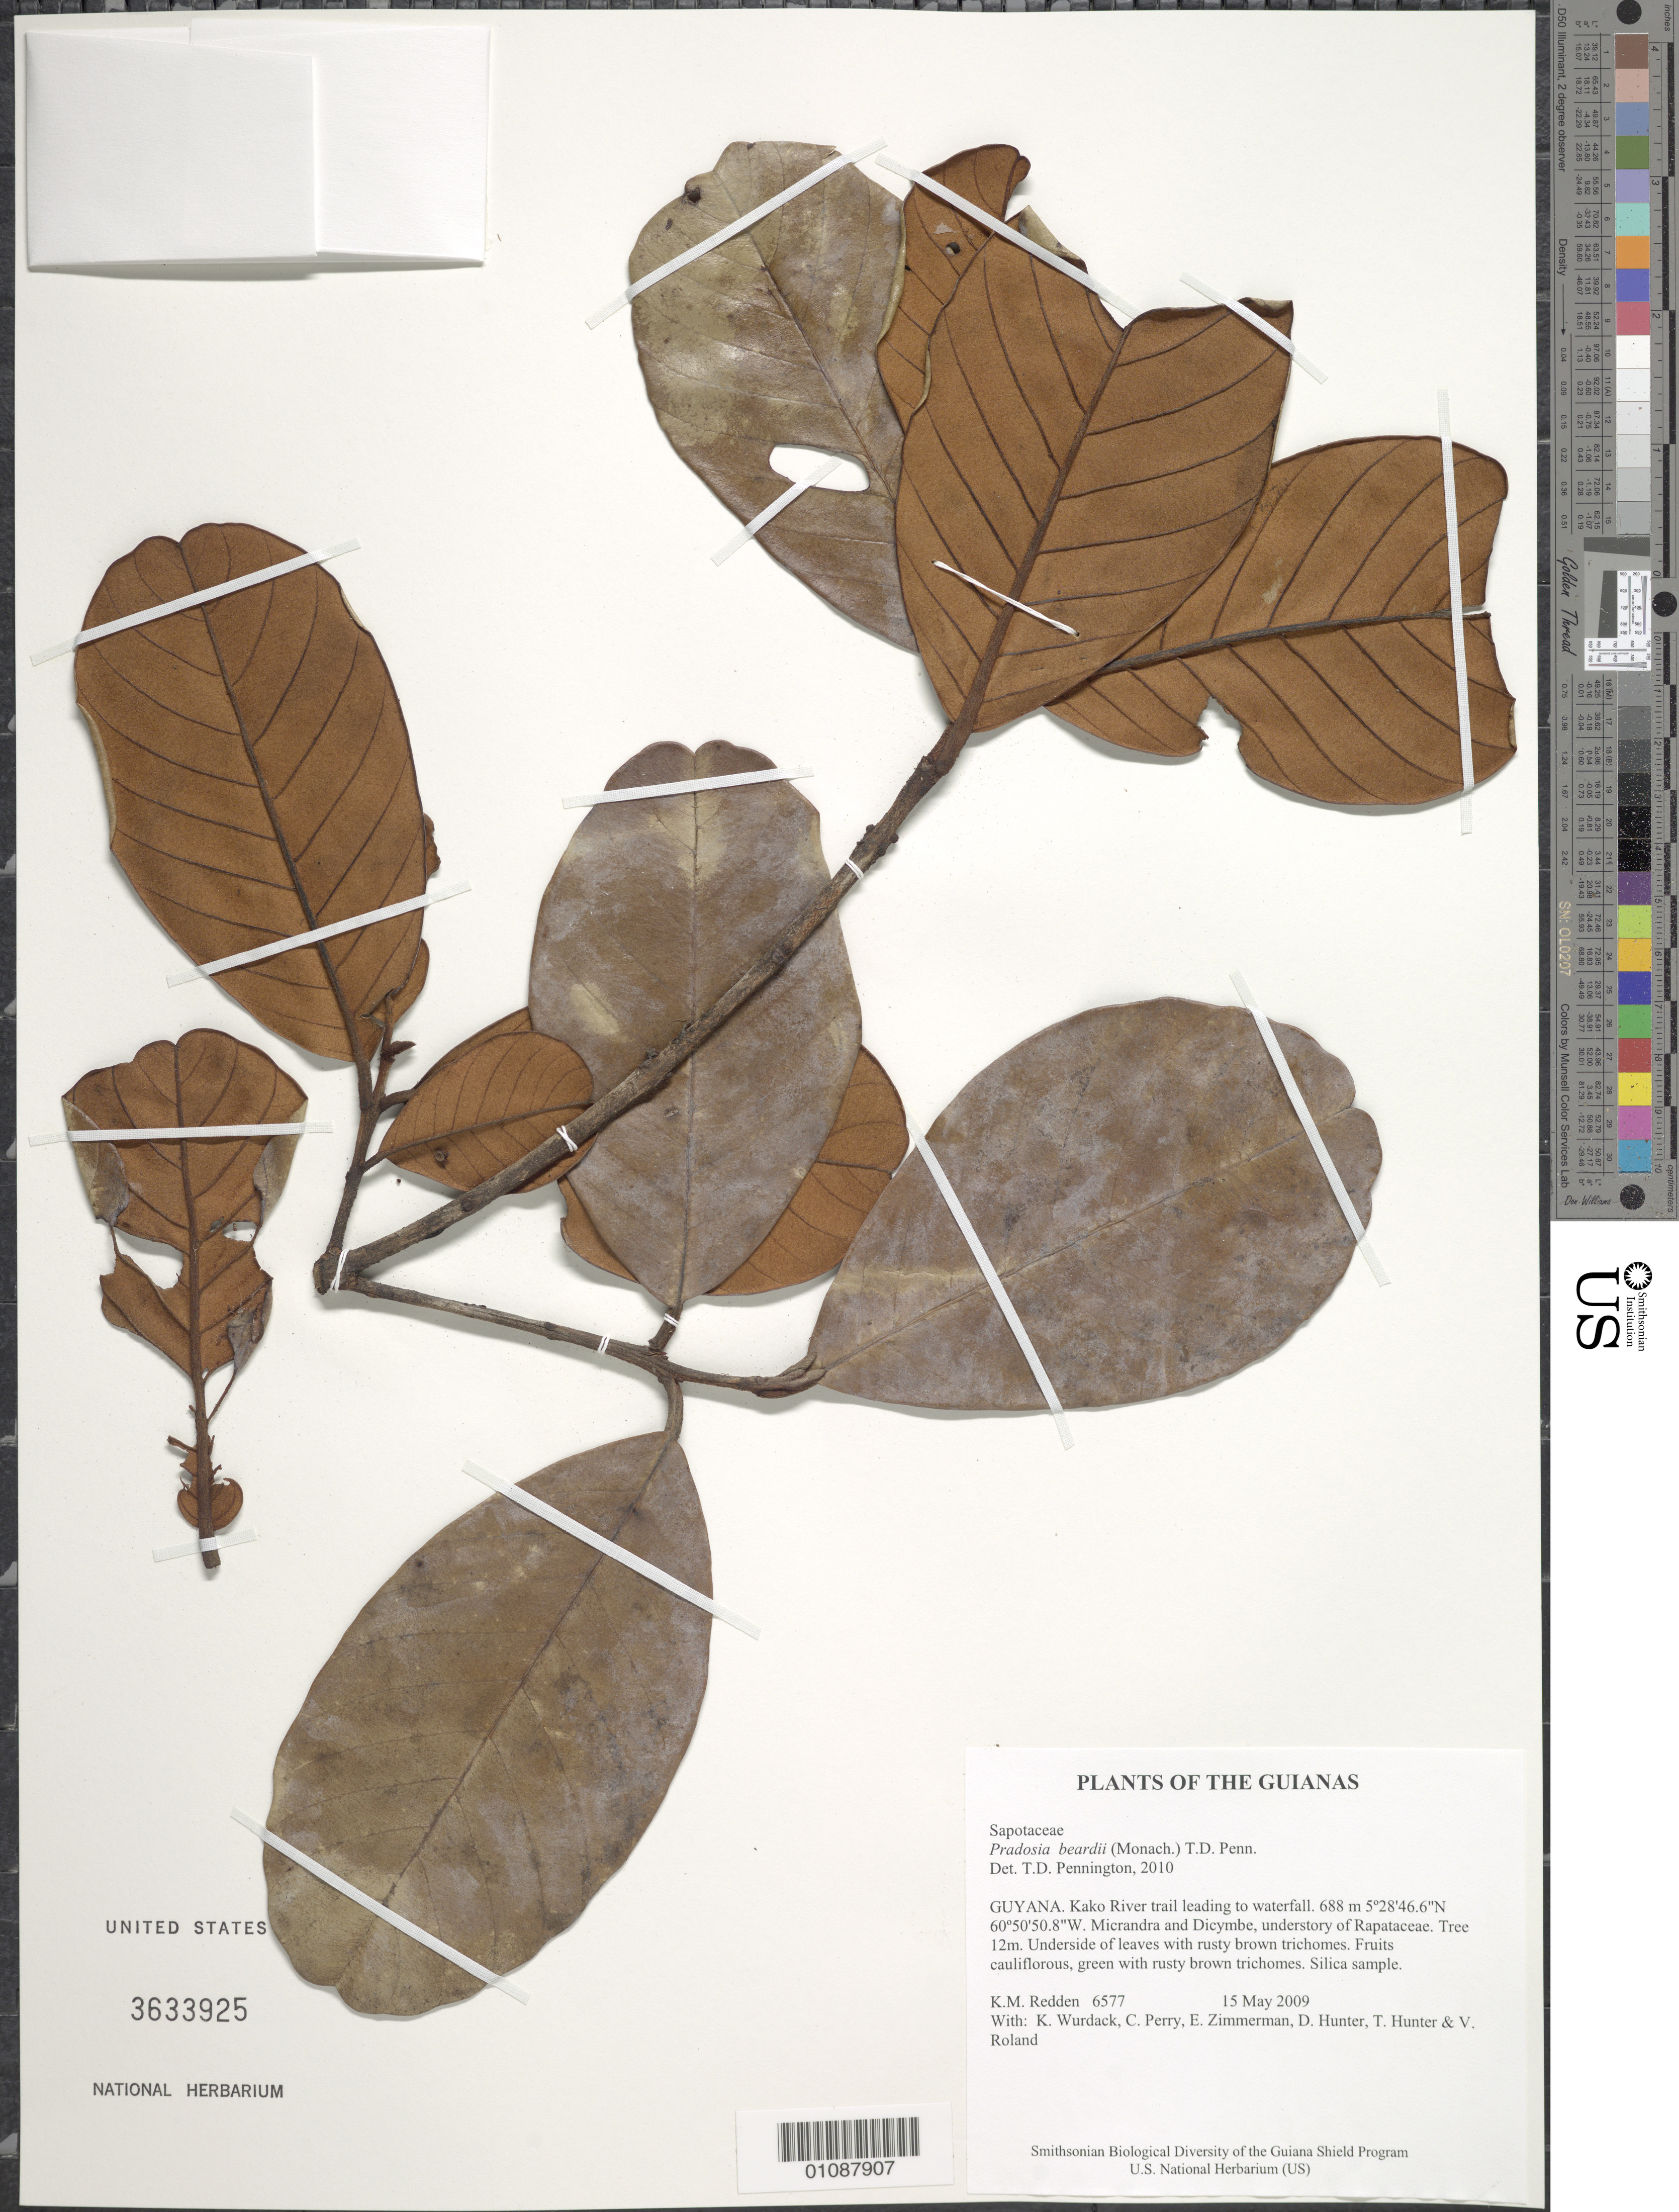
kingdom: Plantae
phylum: Tracheophyta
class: Magnoliopsida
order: Ericales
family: Sapotaceae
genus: Pradosia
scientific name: Pradosia beardii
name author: (Monach.) T.D. Penn.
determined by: Pennington, T. D., (K)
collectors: K. M. Redden, K. Wurdack, C. Perry, E. Zimmerman, D. Hunter, T. Hunter & V. Roland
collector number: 6577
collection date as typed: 15 May 2009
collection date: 2009-05-15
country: Guyana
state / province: Cuyuni-Mazaruni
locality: Kako River trail leading to waterfall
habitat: Micrandra and Dicymbe, understory of Rapataceae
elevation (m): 688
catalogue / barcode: US 3633925